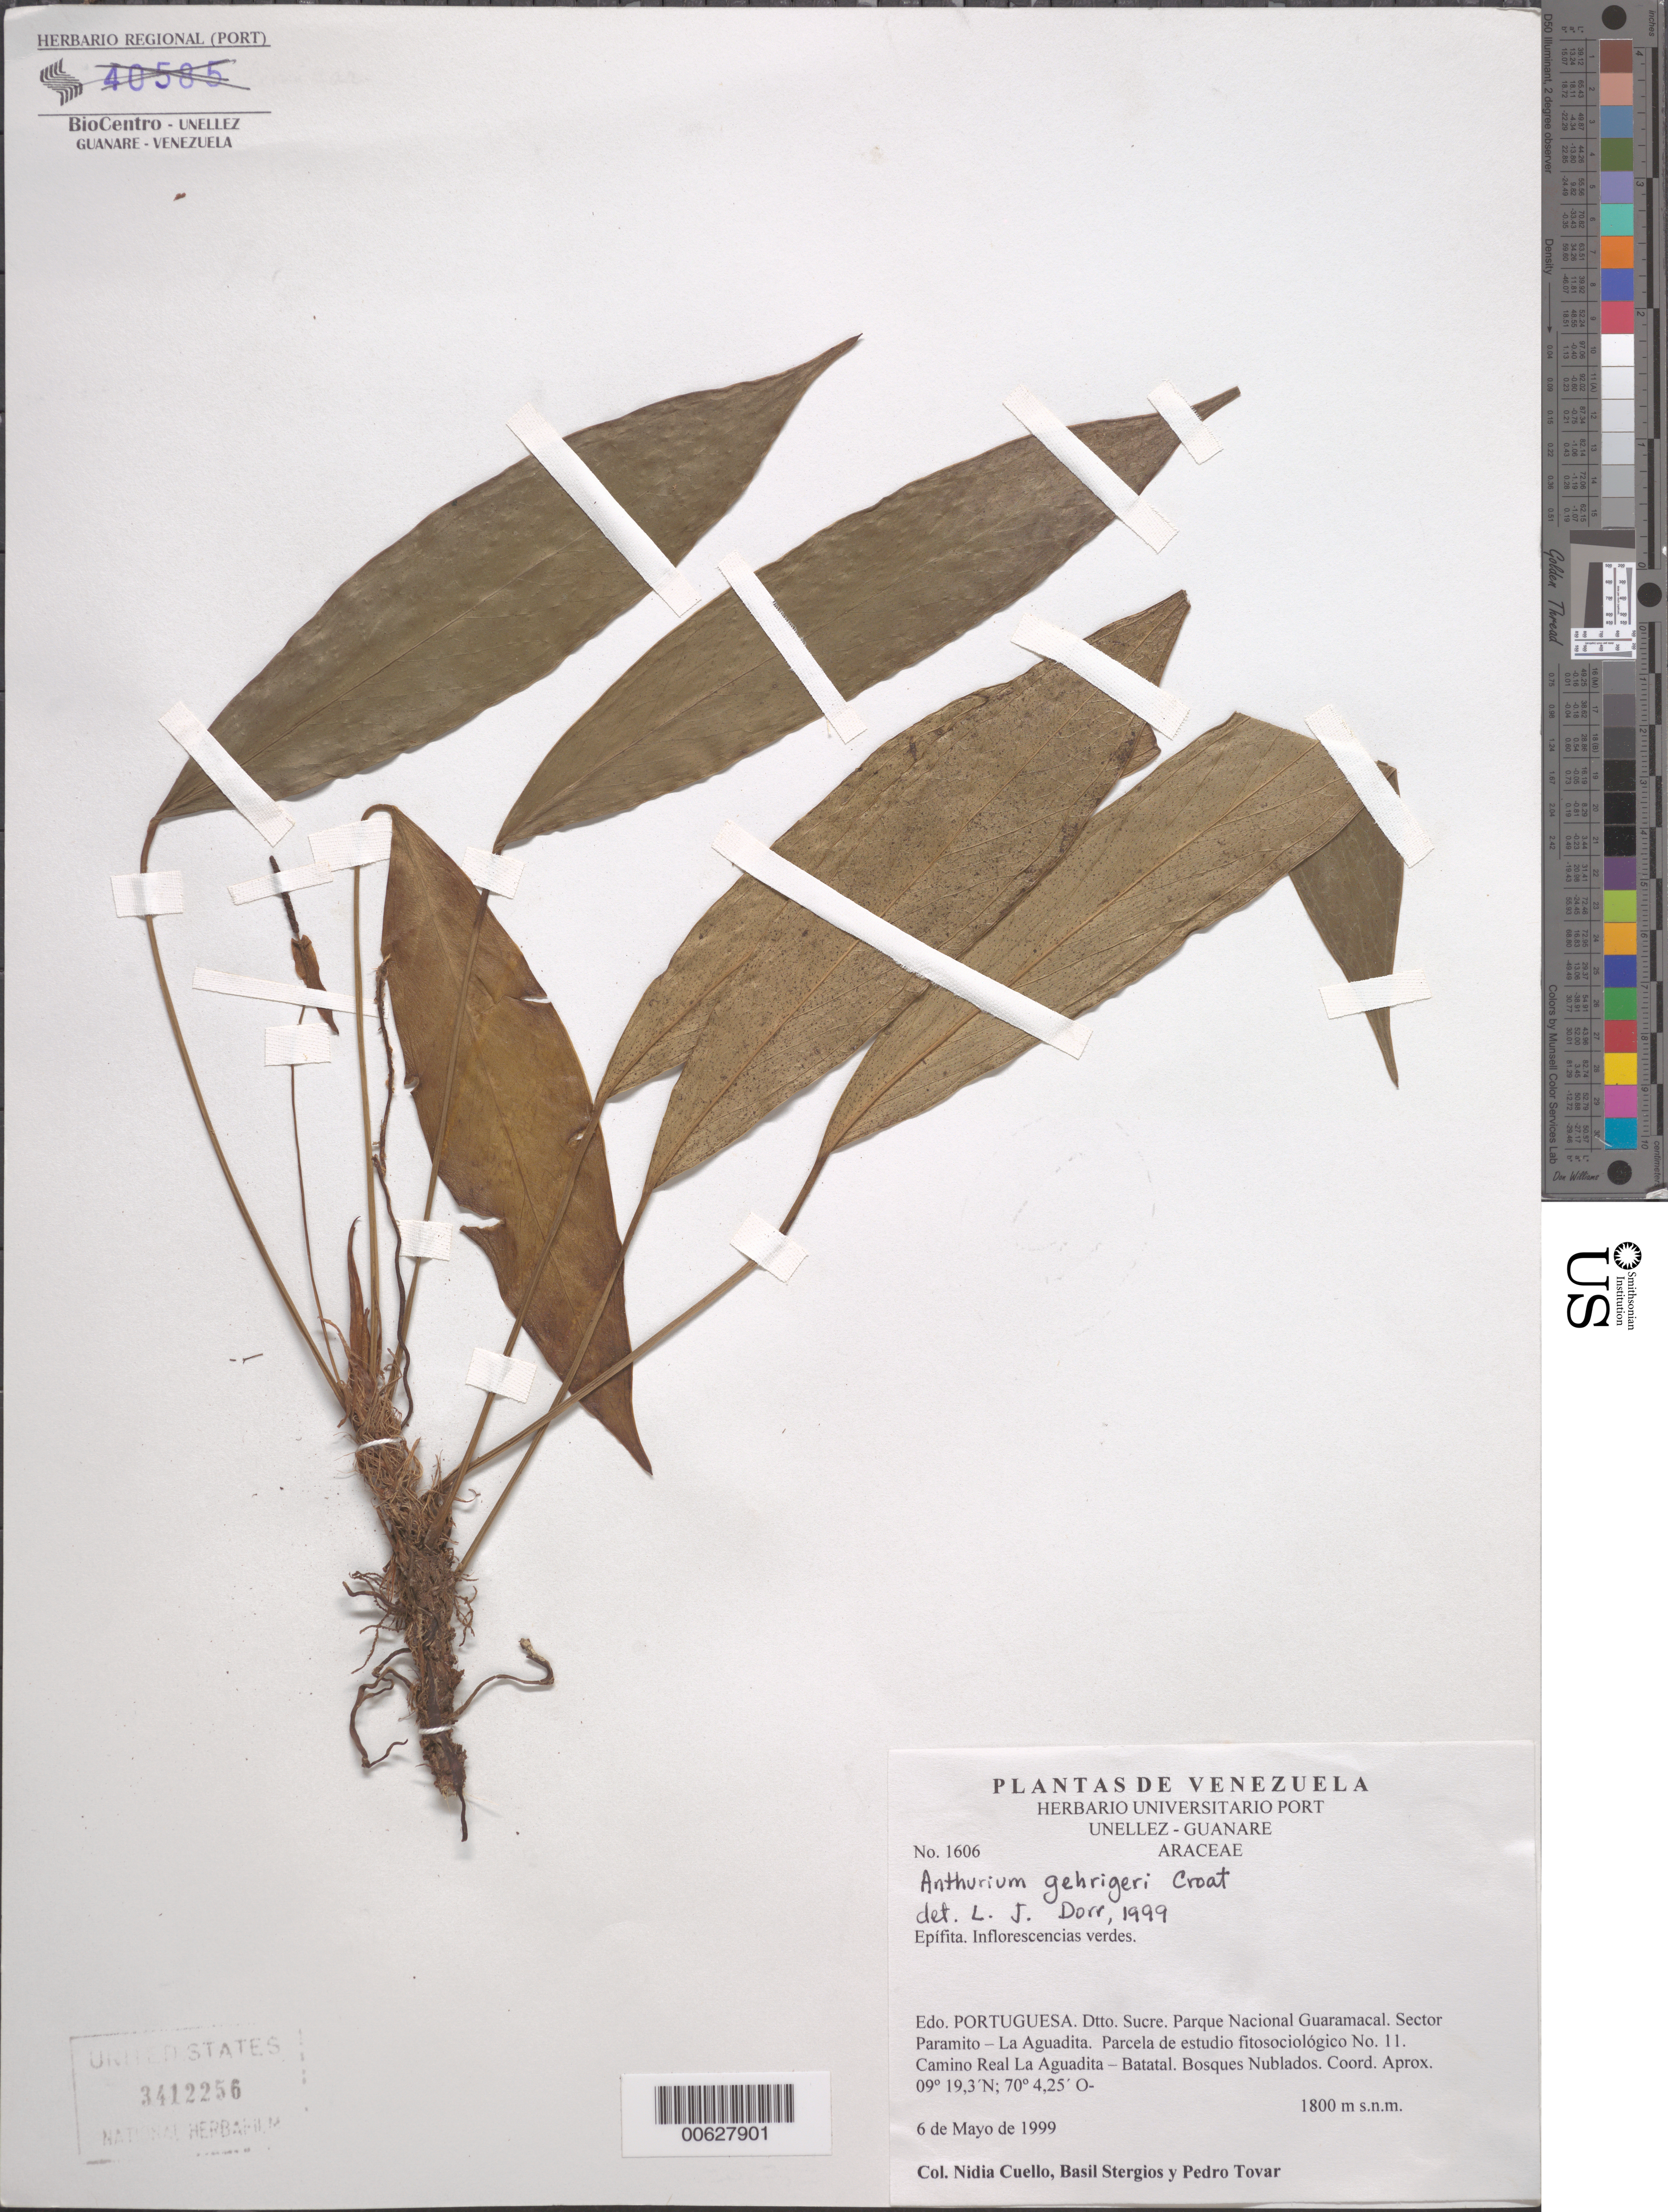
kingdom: Plantae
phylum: Tracheophyta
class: Liliopsida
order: Alismatales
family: Araceae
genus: Anthurium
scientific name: Anthurium gehrigeri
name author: Croat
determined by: Dorr, L. J., (BOT), Smithsonian Institution - National Museum of Natural History (UNITED STATES)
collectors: N. L. Cuello, B. G. Stergios & P. Tovar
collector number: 1606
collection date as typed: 06 May 1999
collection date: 1999-05-06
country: Venezuela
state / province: Portuguesa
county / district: Sucre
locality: Parque Nacional Guaramacal. Sector Paramito - La Aguadita. Camino Real Paramito - Batatal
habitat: Bosques nubladas.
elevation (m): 1800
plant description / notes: PORT, US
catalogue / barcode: US 3412256